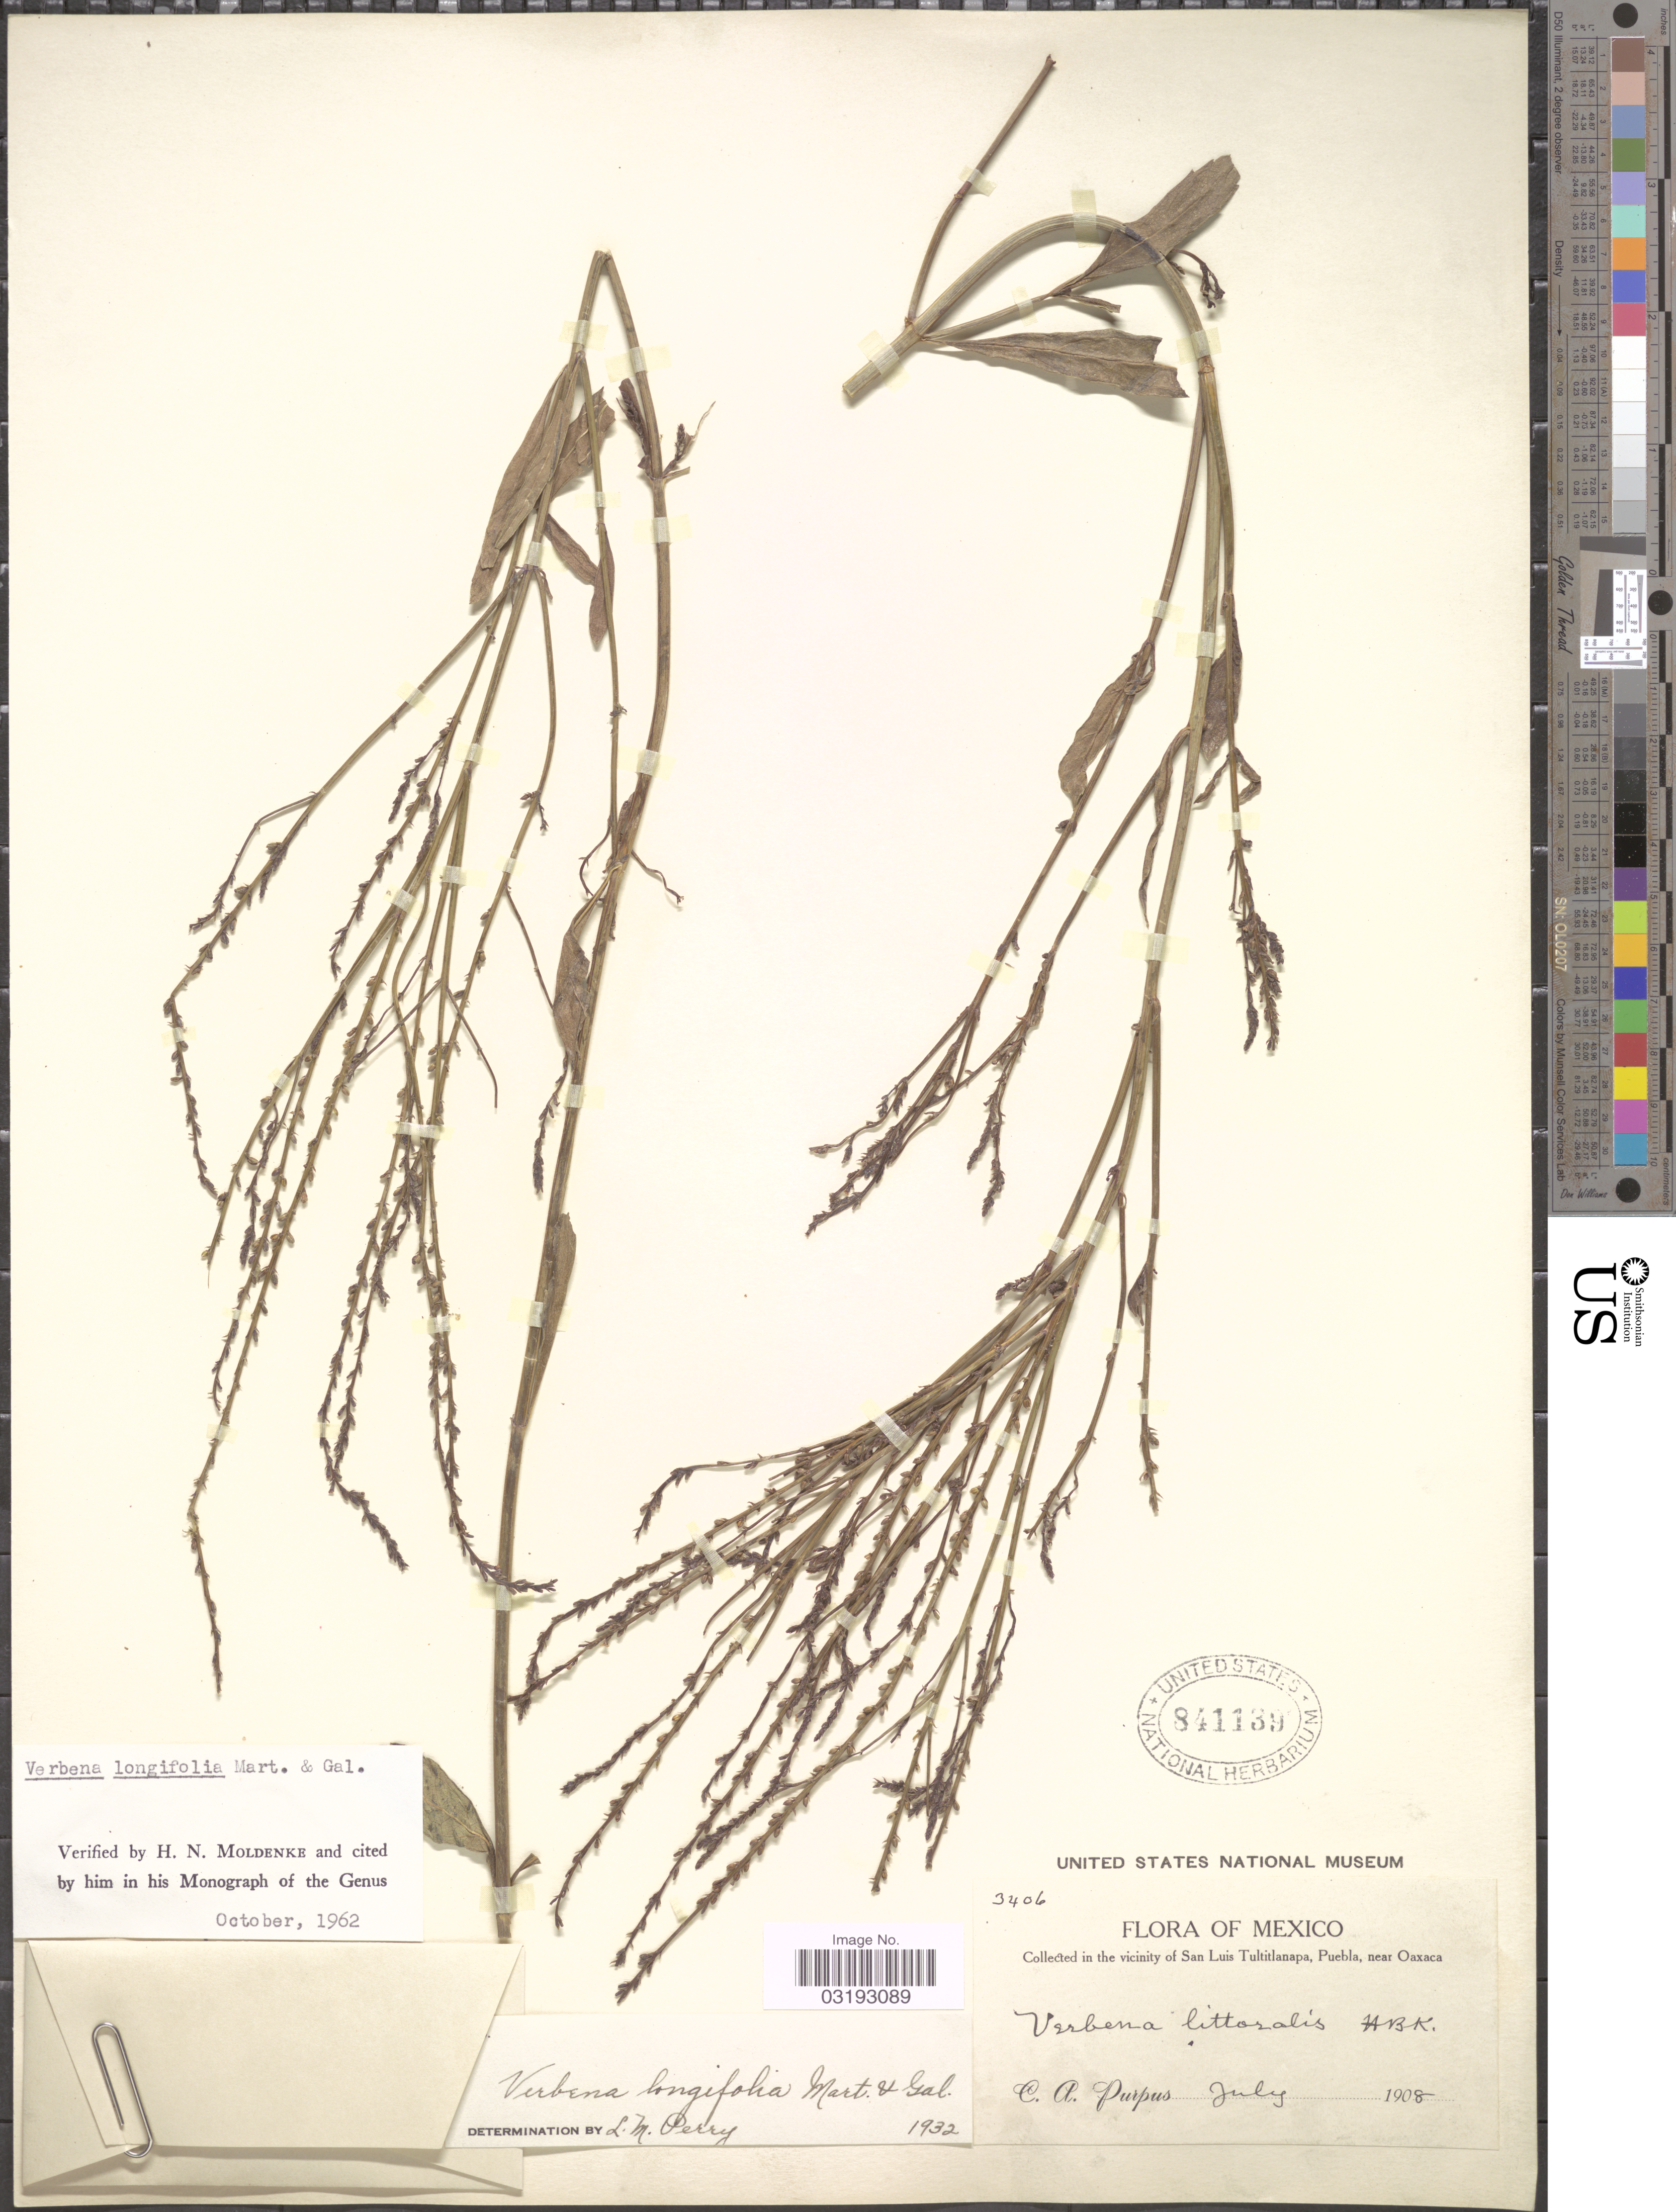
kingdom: Plantae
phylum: Tracheophyta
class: Magnoliopsida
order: Lamiales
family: Verbenaceae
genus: Verbena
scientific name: Verbena longifolia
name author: M. Martens & Galeotti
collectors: C. A. Purpus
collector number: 3406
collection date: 1908-07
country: Mexico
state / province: Puebla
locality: Vicinity of San Luis Tultitlanapa, Puebla, near Oaxaca.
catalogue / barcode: US 841139